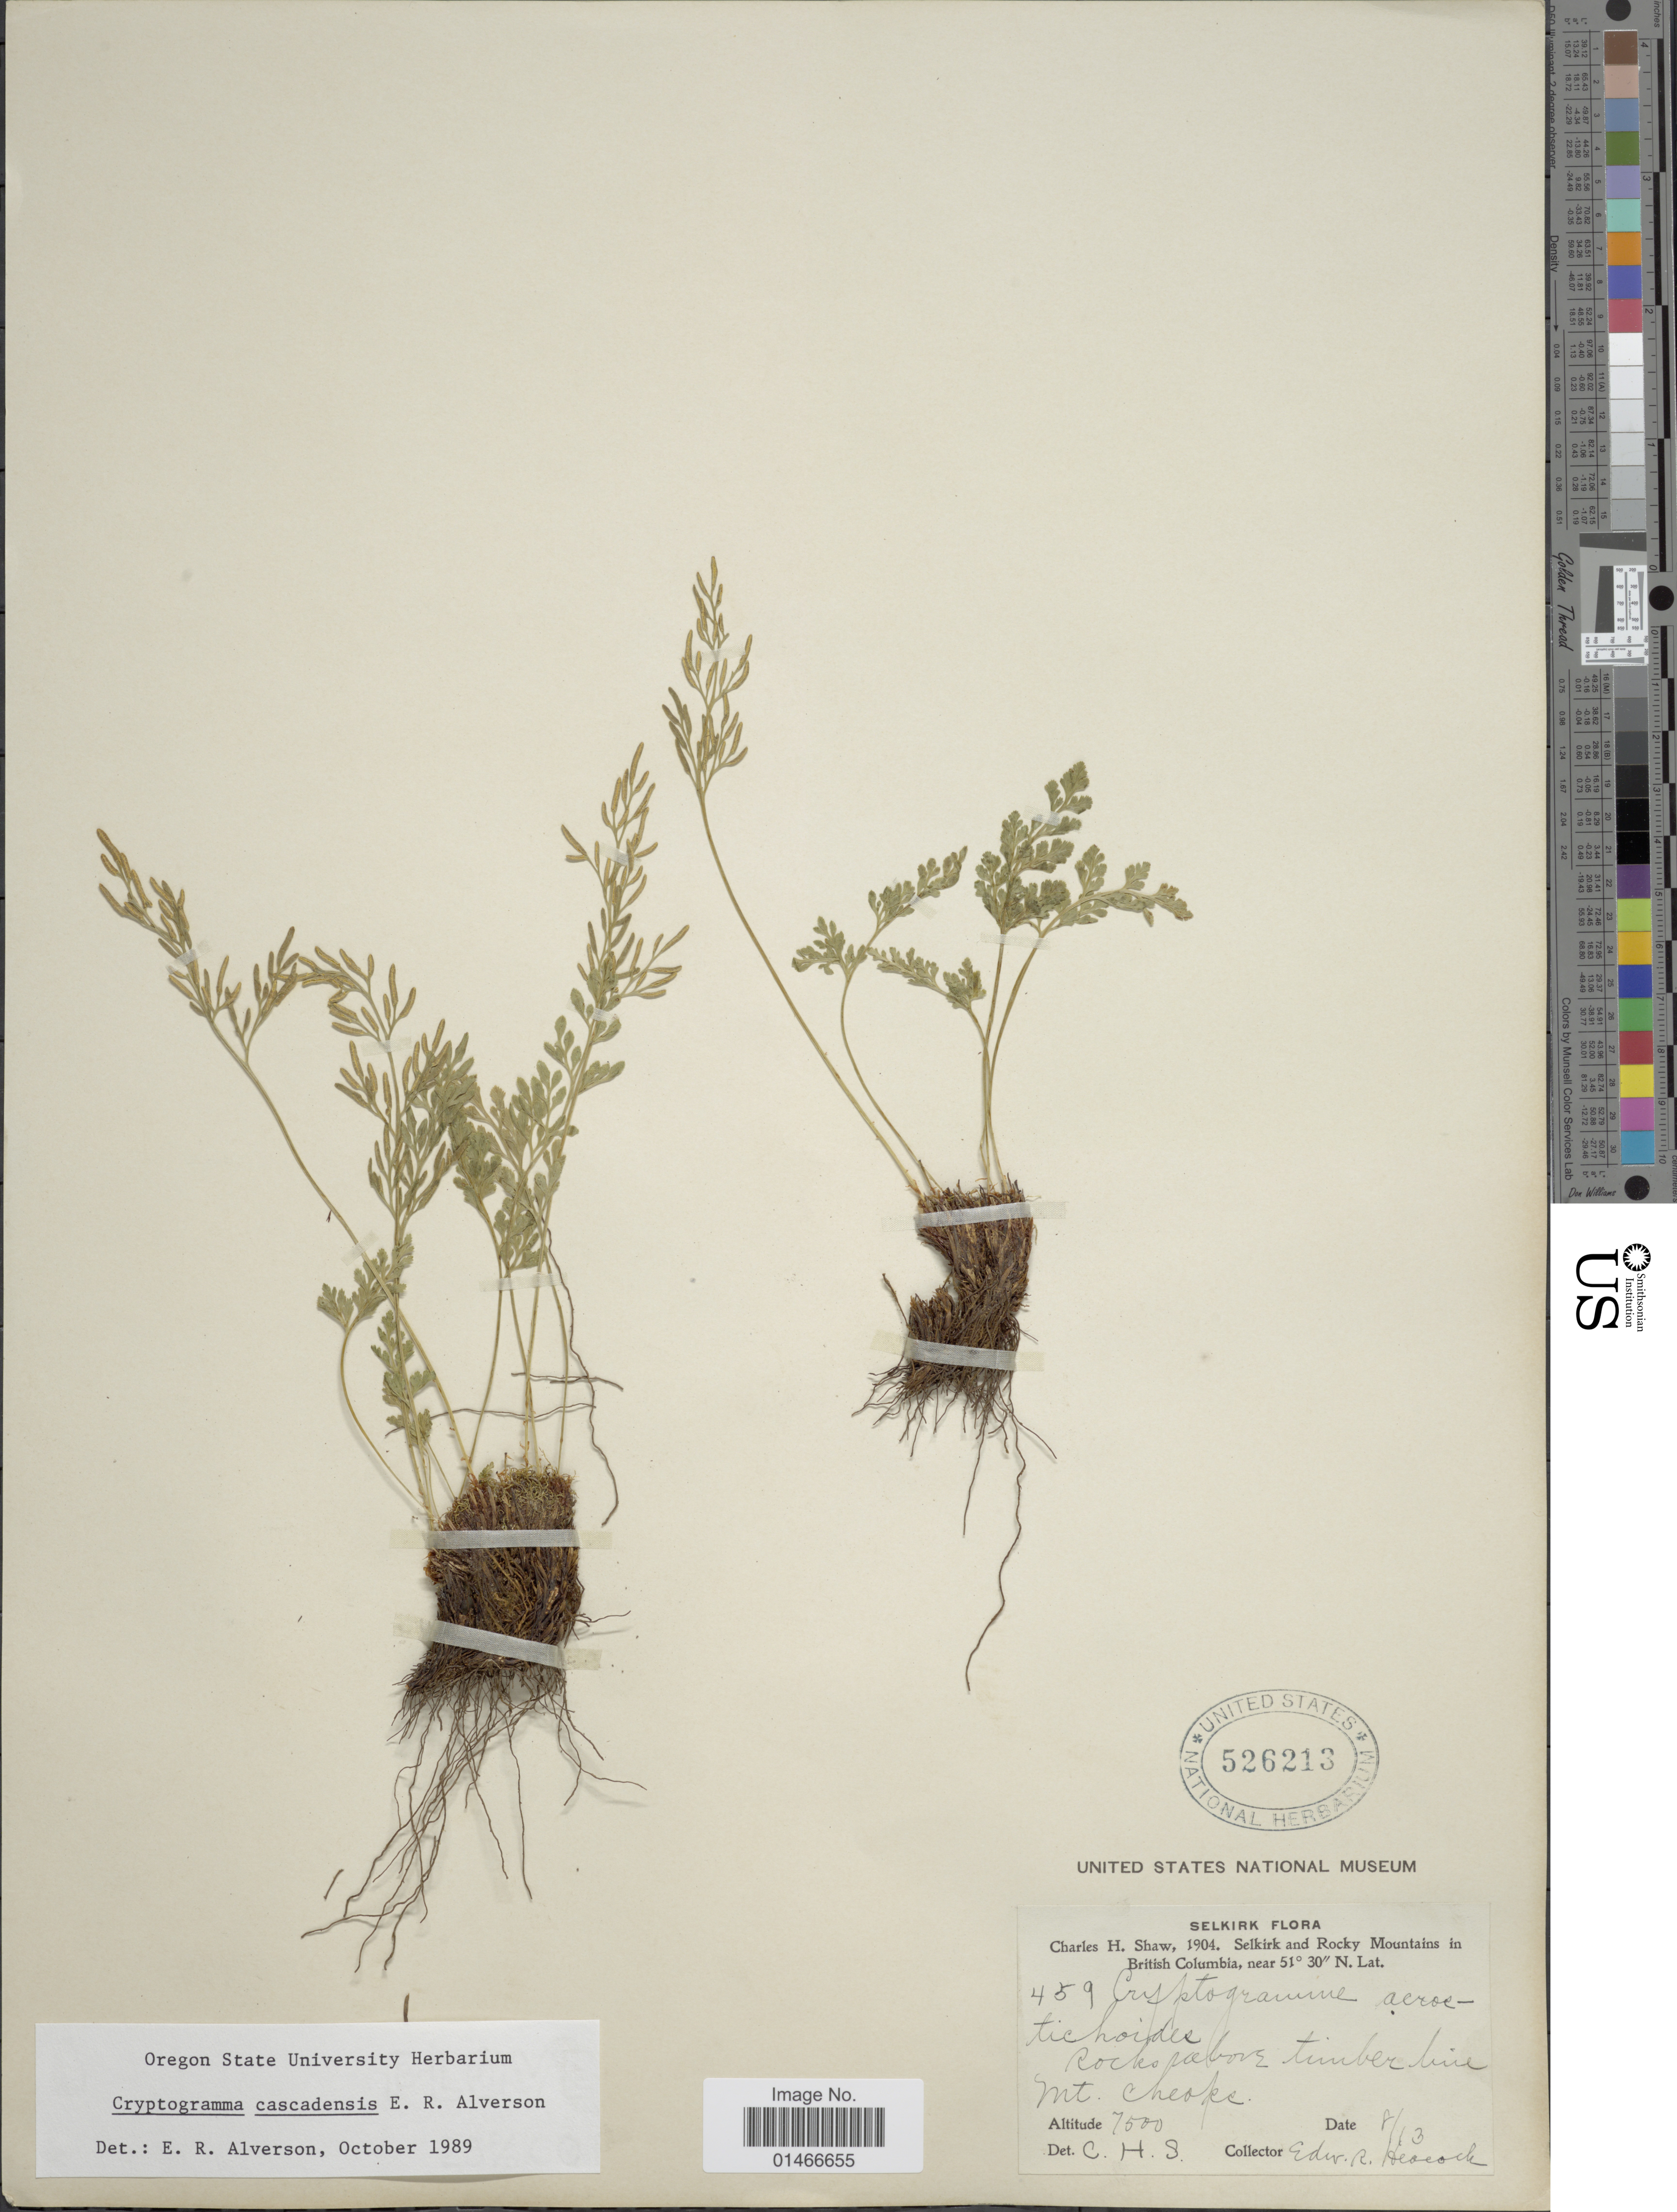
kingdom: Plantae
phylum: Tracheophyta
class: Polypodiopsida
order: Polypodiales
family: Pteridaceae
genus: Cryptogramma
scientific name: Cryptogramma cascadensis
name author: Alverson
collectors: E. Heacock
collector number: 459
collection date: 1904-08-13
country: Canada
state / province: British Columbia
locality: Selkirk and Rocky Mountains. Rocks above timberline, Mt. Cheops.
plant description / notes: No precise locality correction needed.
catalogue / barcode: US 526213